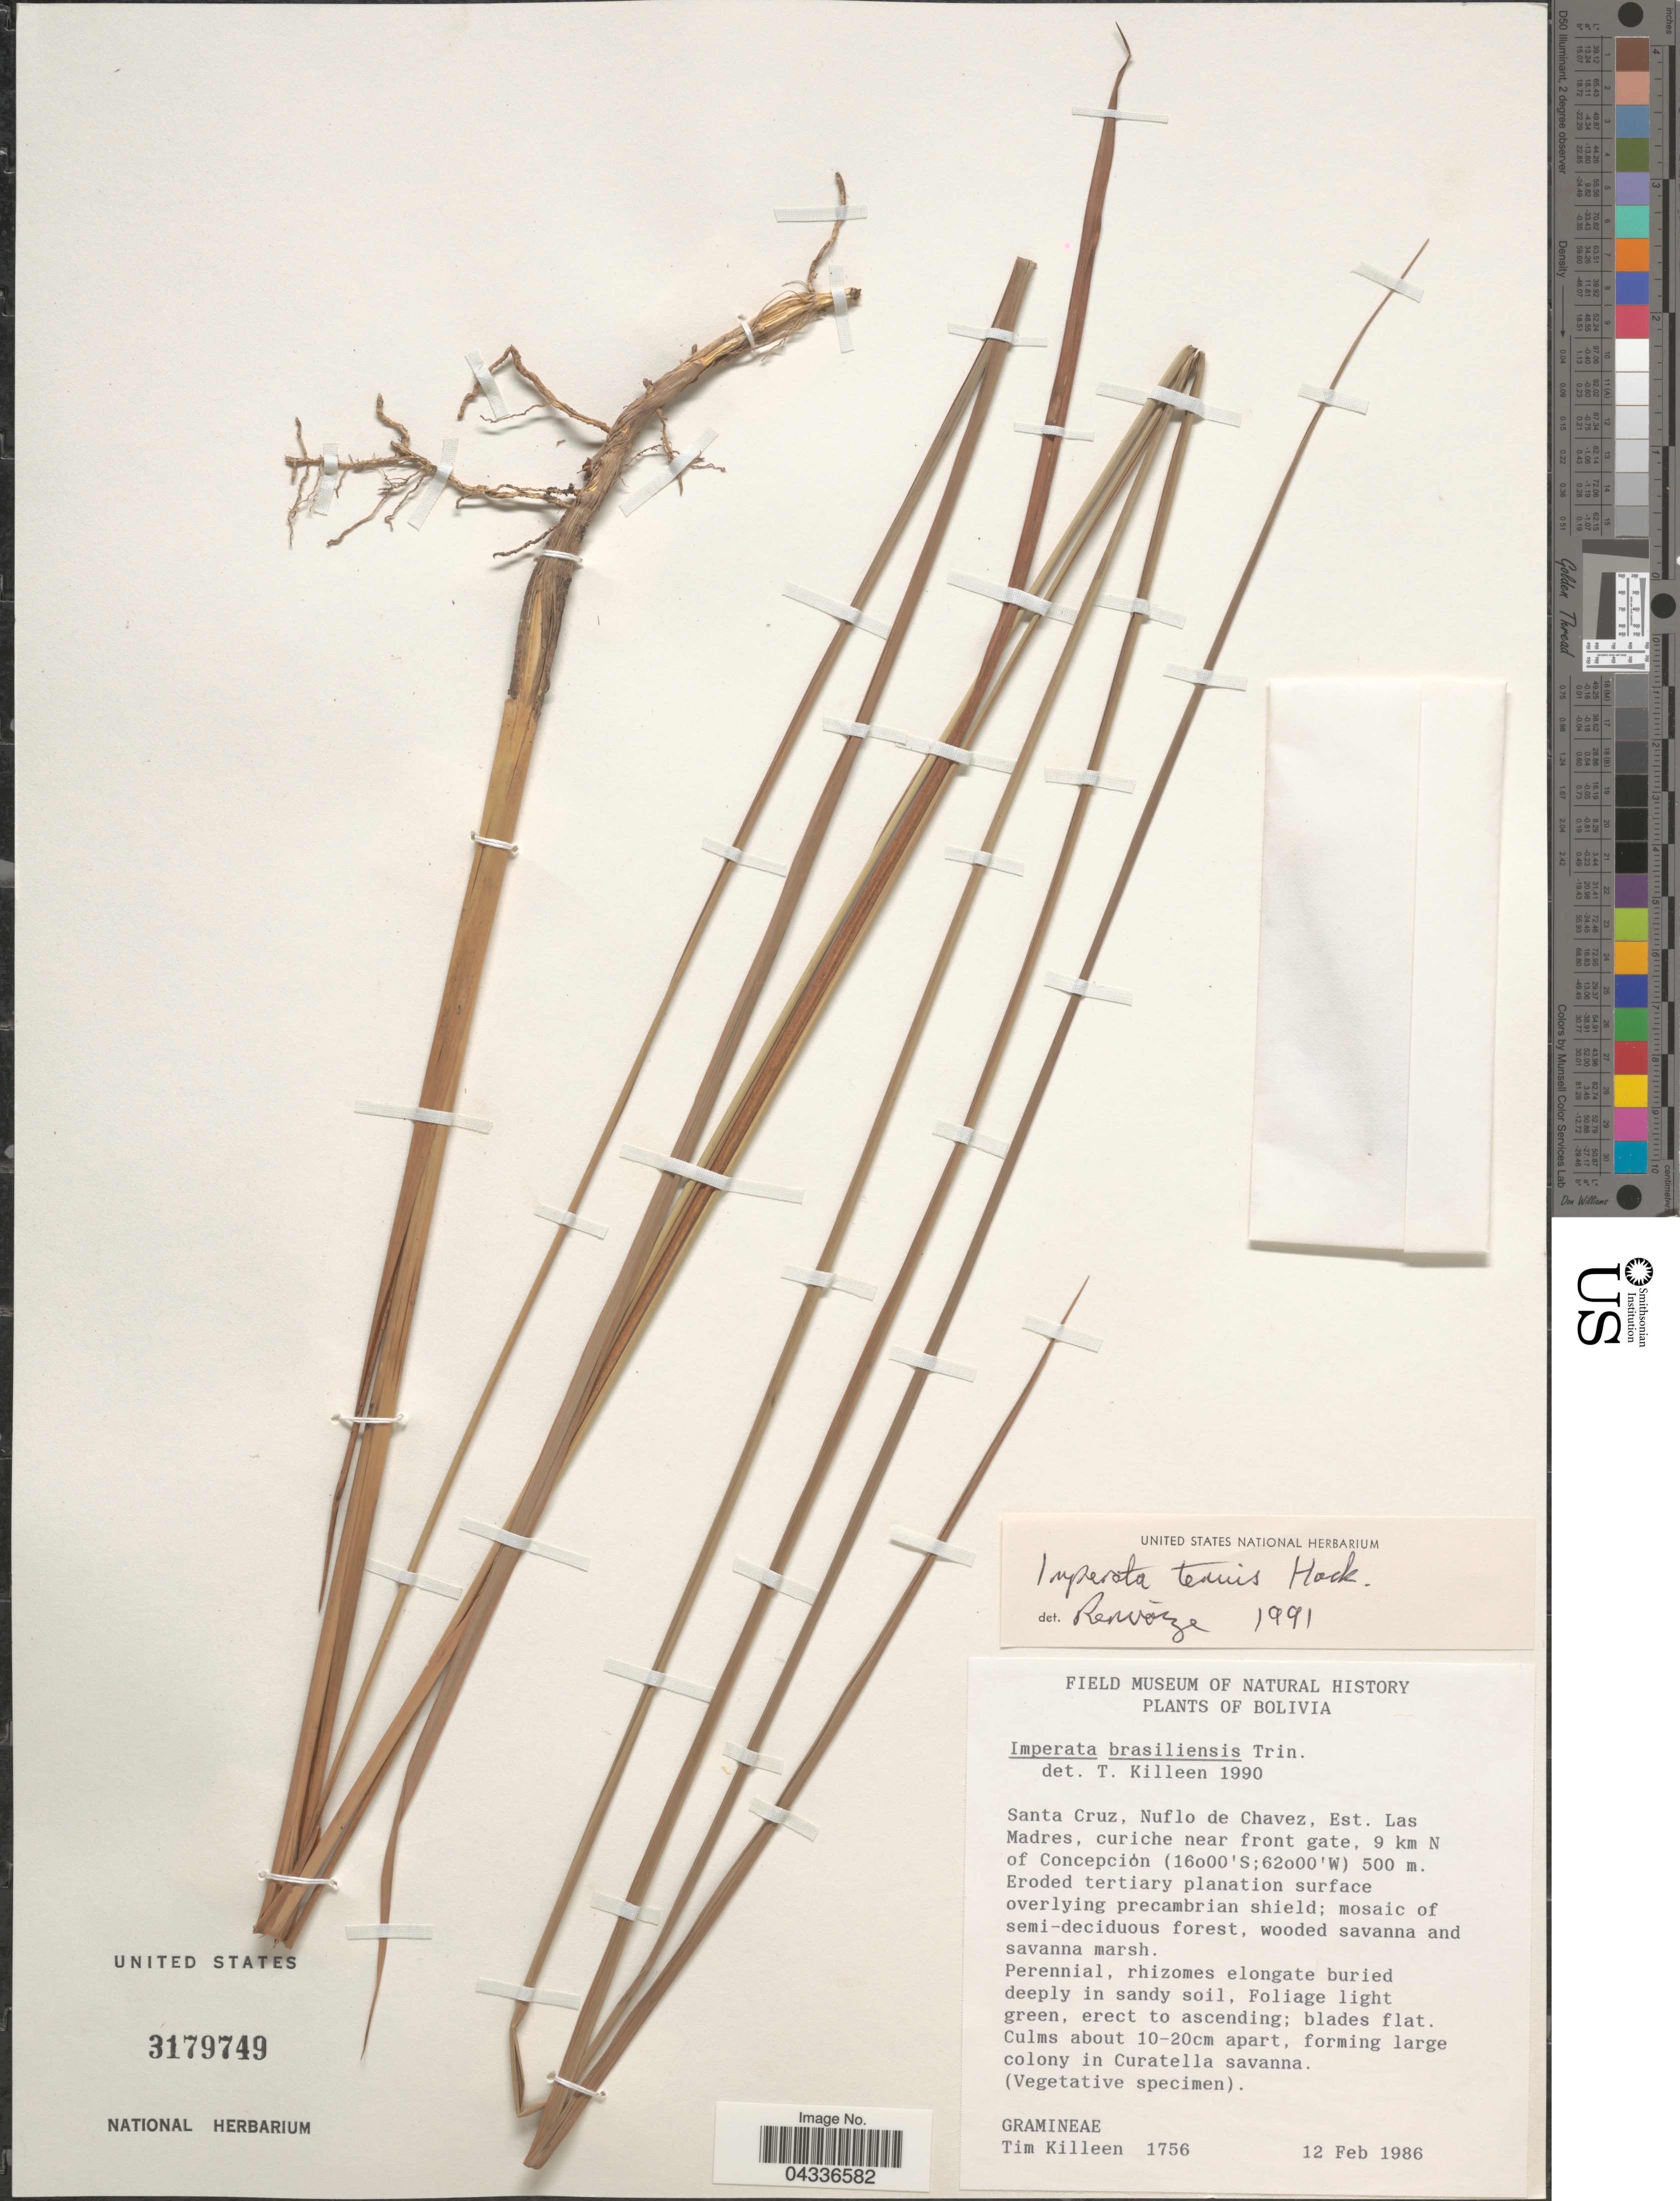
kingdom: Plantae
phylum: Tracheophyta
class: Liliopsida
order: Poales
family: Poaceae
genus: Imperata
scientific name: Imperata tenuis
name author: Hack.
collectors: T. J. Killeen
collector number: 1756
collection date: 1986-02-12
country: Bolivia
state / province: Santa Cruz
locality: Nuflo de Chavez, Est. Las Madres, curiche near front gate, 9 km N of Concepción.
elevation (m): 500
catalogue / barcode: US 3179749